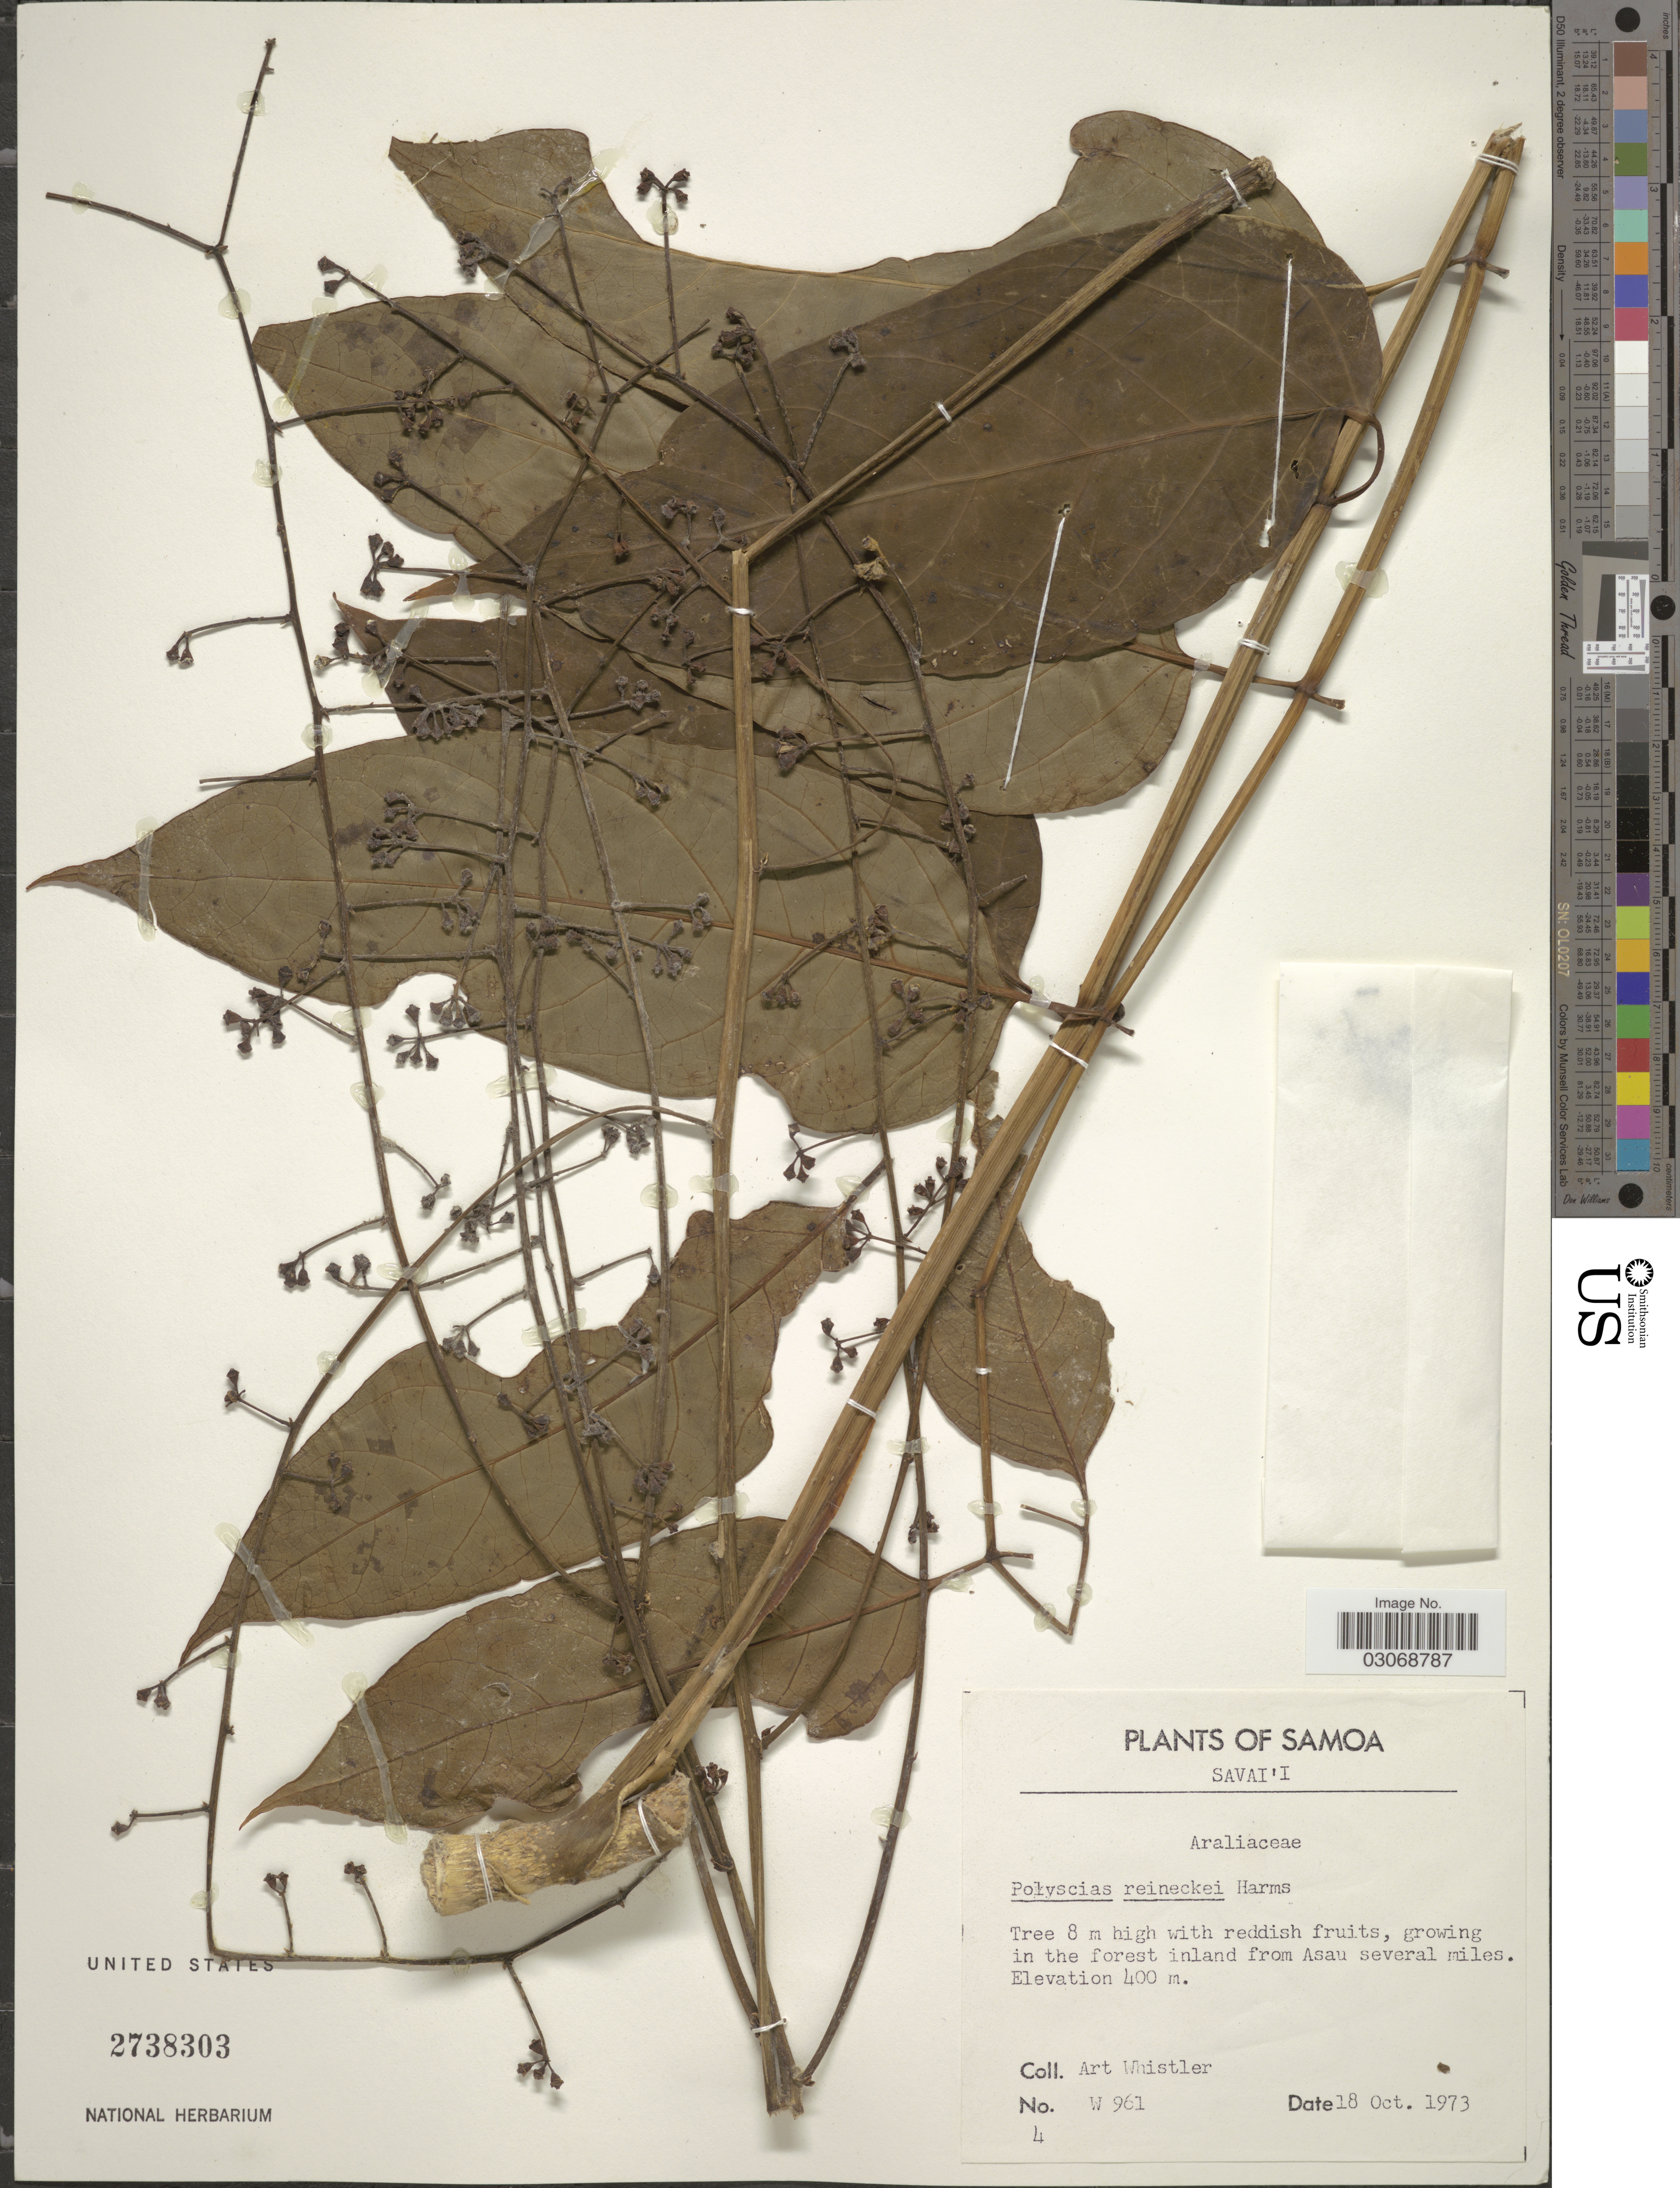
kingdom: Plantae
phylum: Tracheophyta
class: Magnoliopsida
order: Apiales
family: Araliaceae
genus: Polyscias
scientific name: Polyscias reineckei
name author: Harms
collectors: A. Whistler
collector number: W961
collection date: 1973-10-18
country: Samoa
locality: Samoa, Savai'i, growing in the forest inland from Asau several miles.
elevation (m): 400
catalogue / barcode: US 2738303